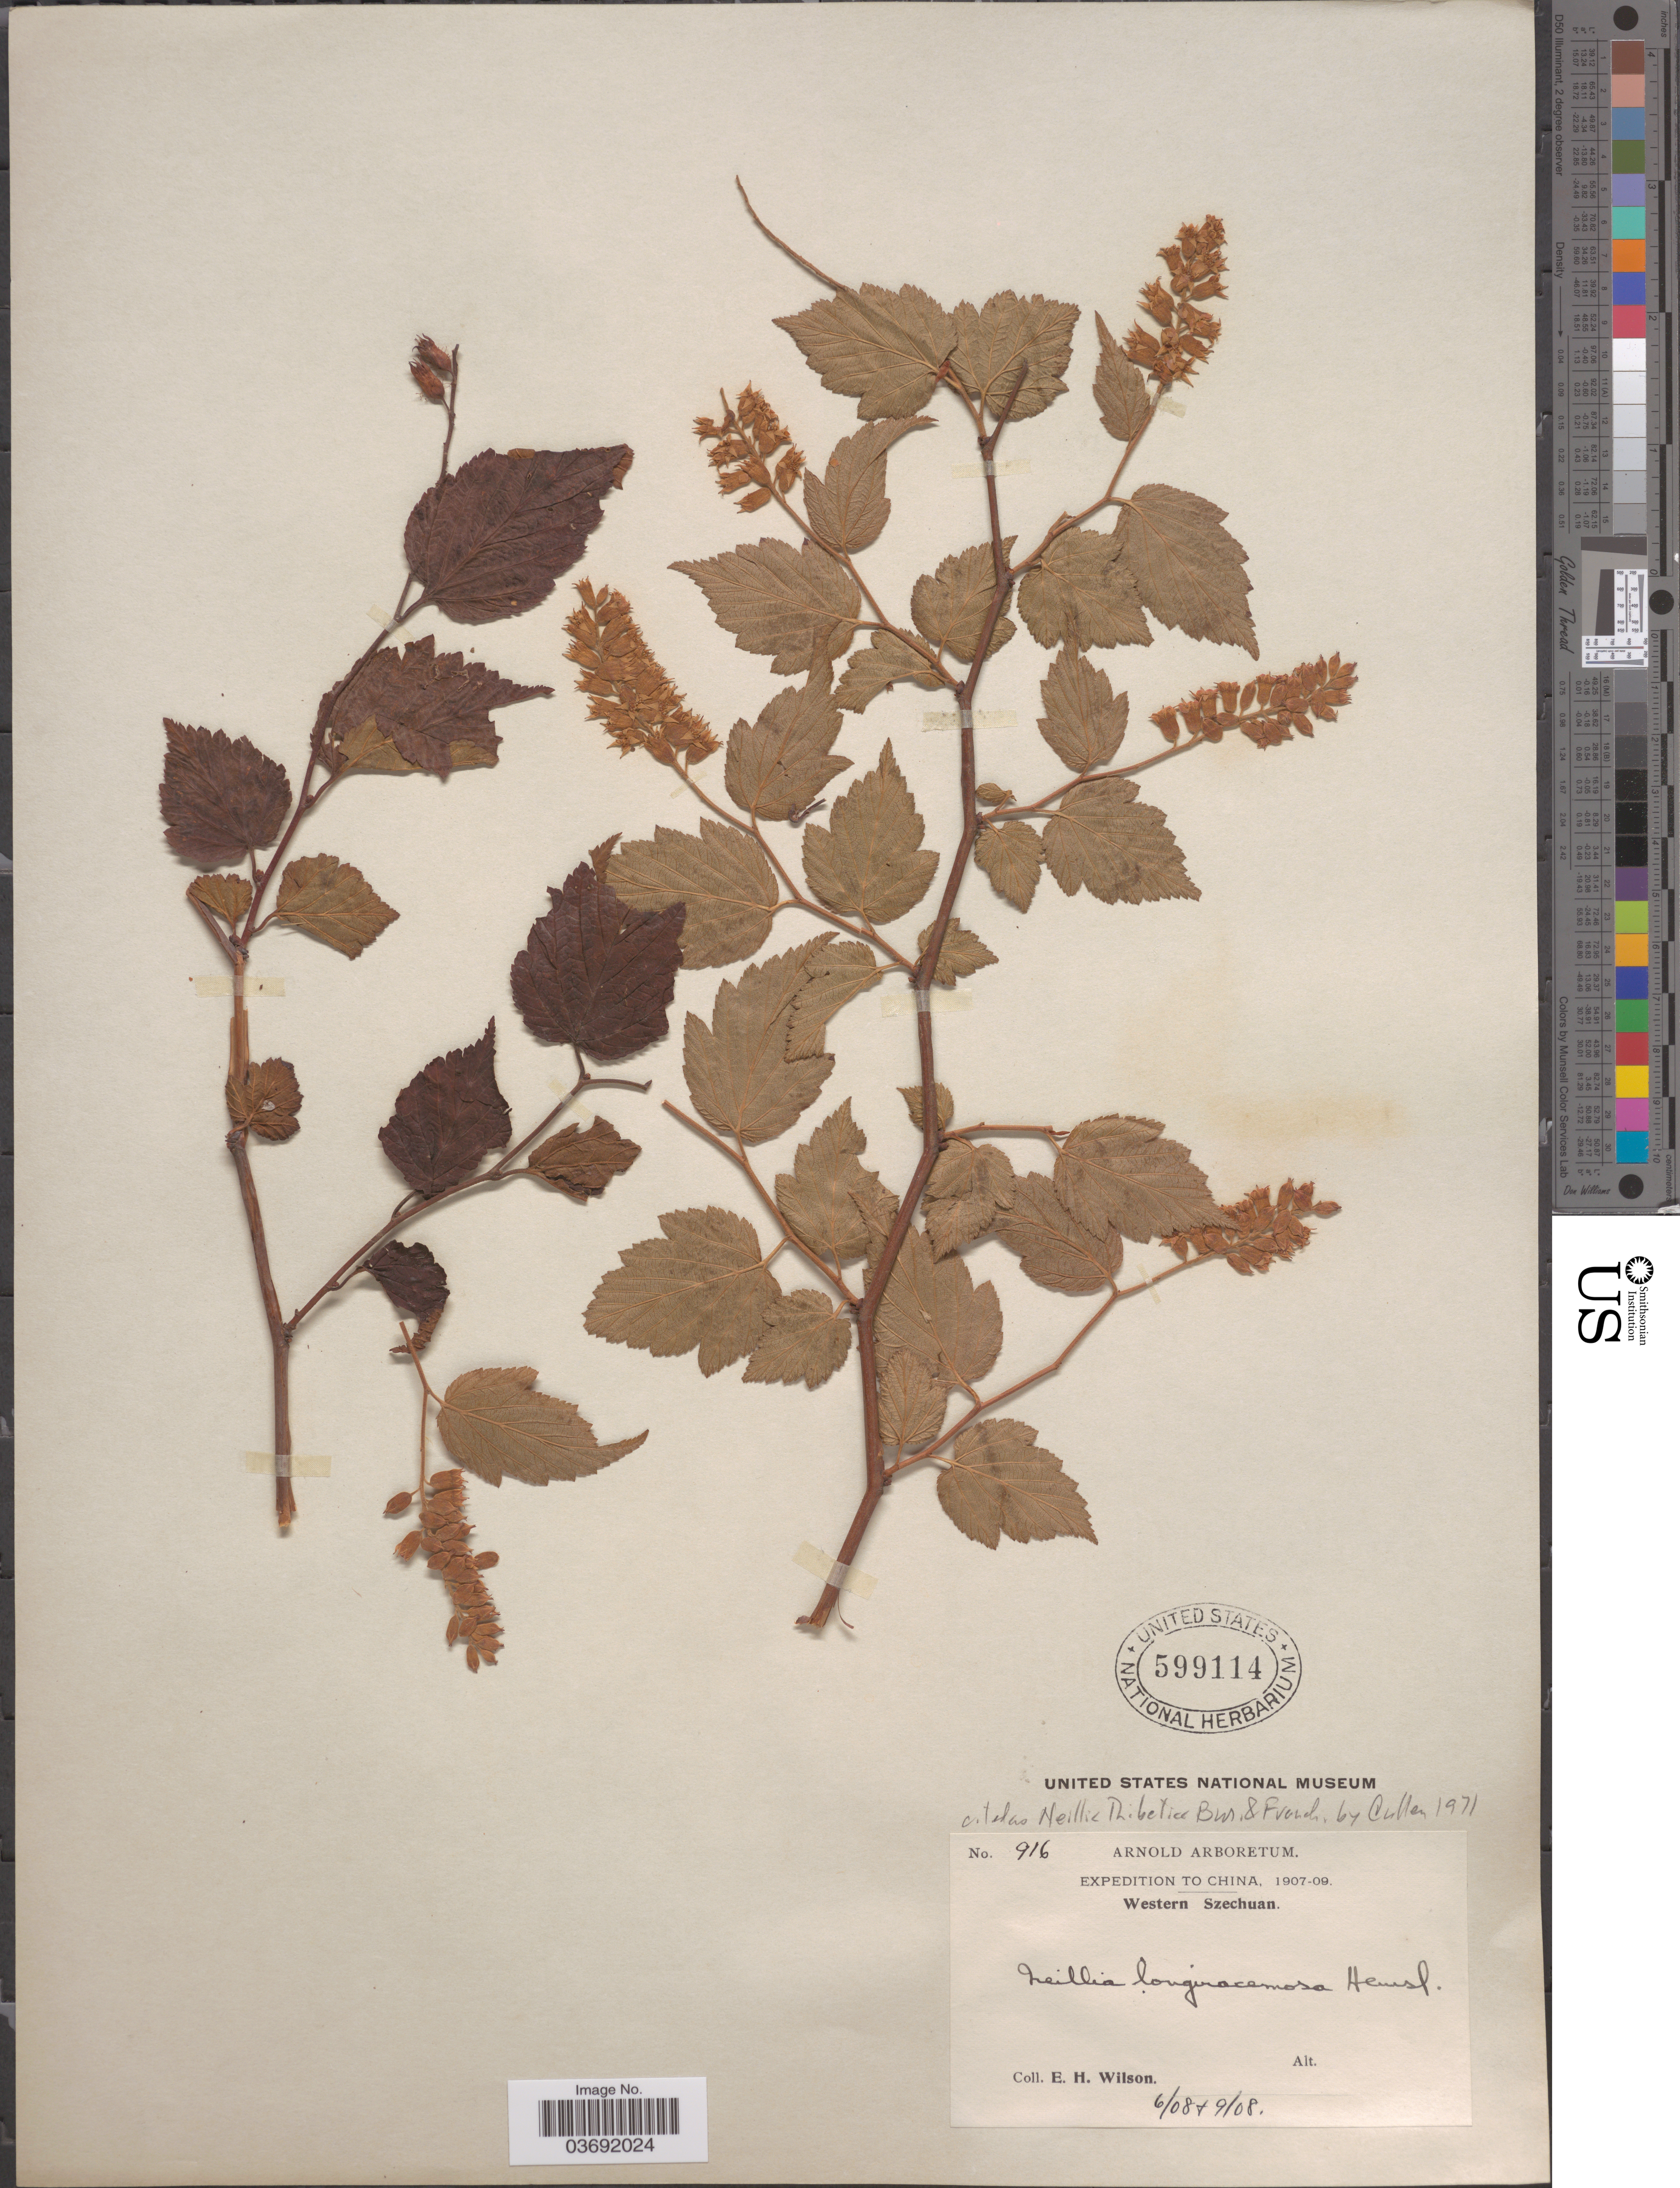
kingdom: Plantae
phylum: Tracheophyta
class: Magnoliopsida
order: Rosales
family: Rosaceae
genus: Neillia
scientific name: Neillia thibetica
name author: Bureau & Franch.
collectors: E. Wilson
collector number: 916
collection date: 1908-06/1908-09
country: China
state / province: Sichuan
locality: China, Western Szechuan.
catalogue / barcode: US 599114